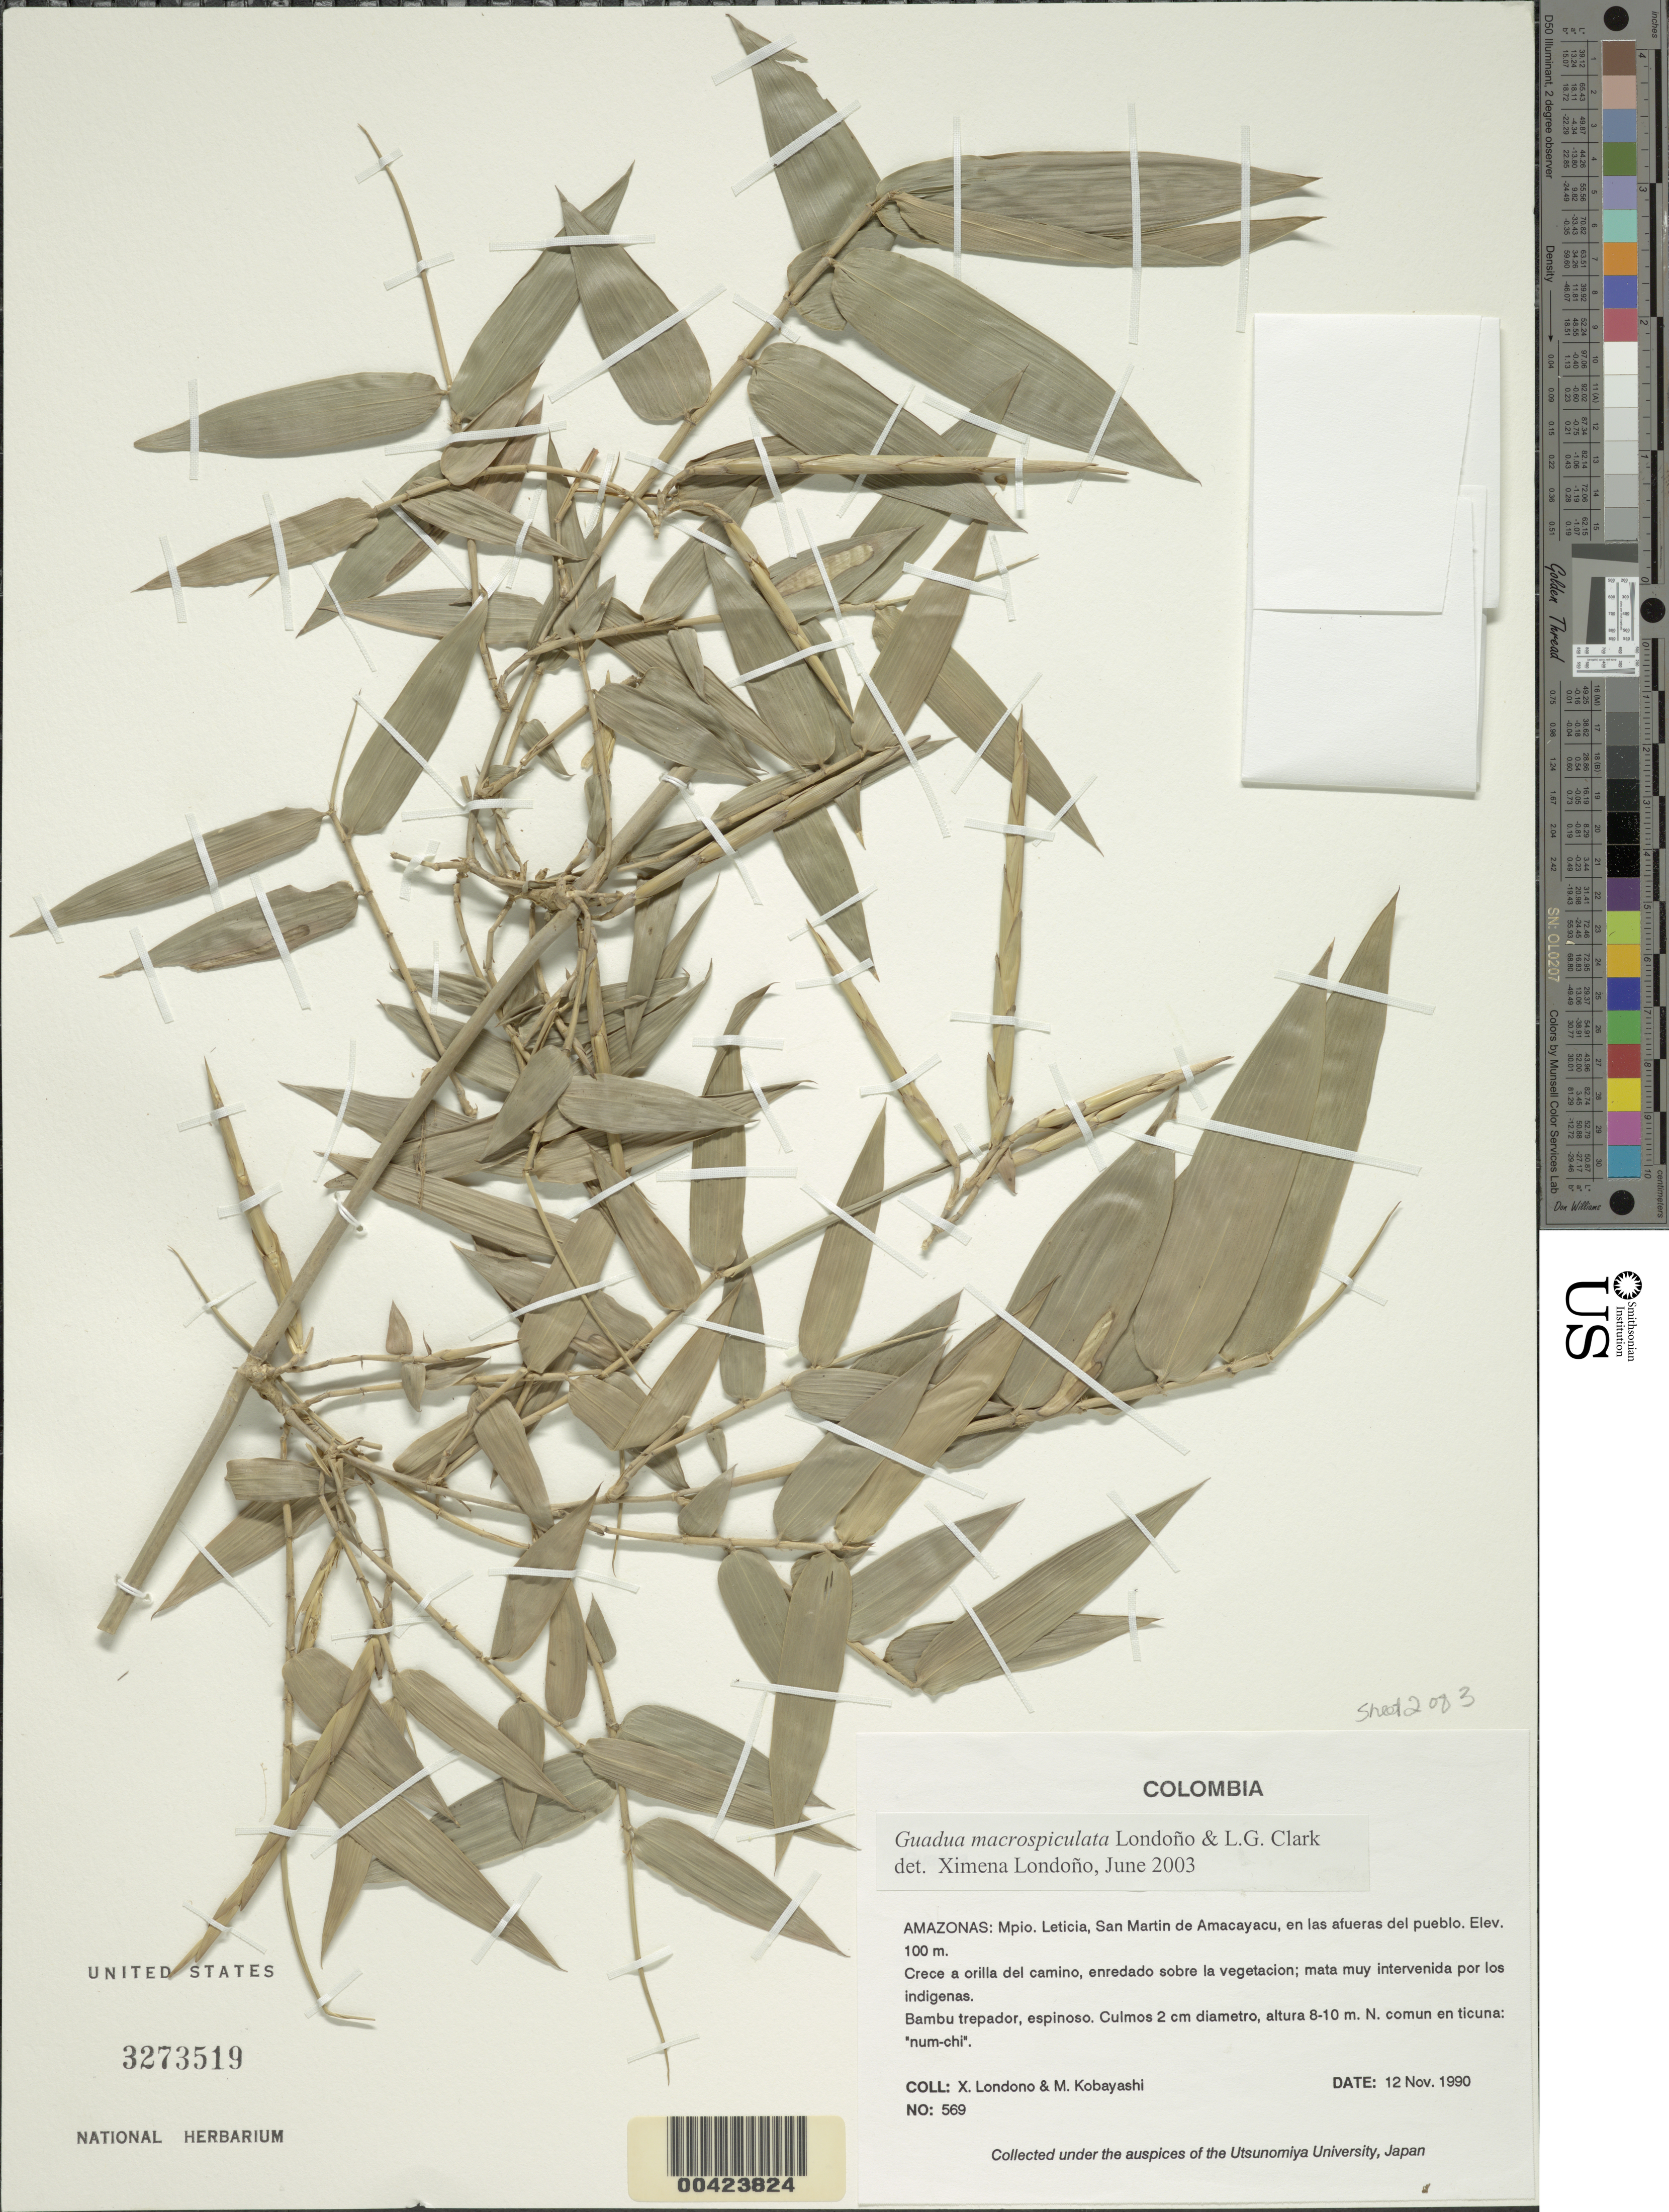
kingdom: Plantae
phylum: Tracheophyta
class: Liliopsida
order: Poales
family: Poaceae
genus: Guadua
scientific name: Guadua macrospiculata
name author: Londoño & L.G. Clark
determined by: Londoño, X., (TULV), Jardin Botanico "Juan Maria Cespedes"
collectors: X. Londoño & M. Kobayashi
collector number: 569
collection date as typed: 12 Nov 1990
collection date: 1990-11-12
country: Colombia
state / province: Amazônas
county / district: Leticia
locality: San Martin de Amaca-Yacu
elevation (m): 100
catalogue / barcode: US 3273519